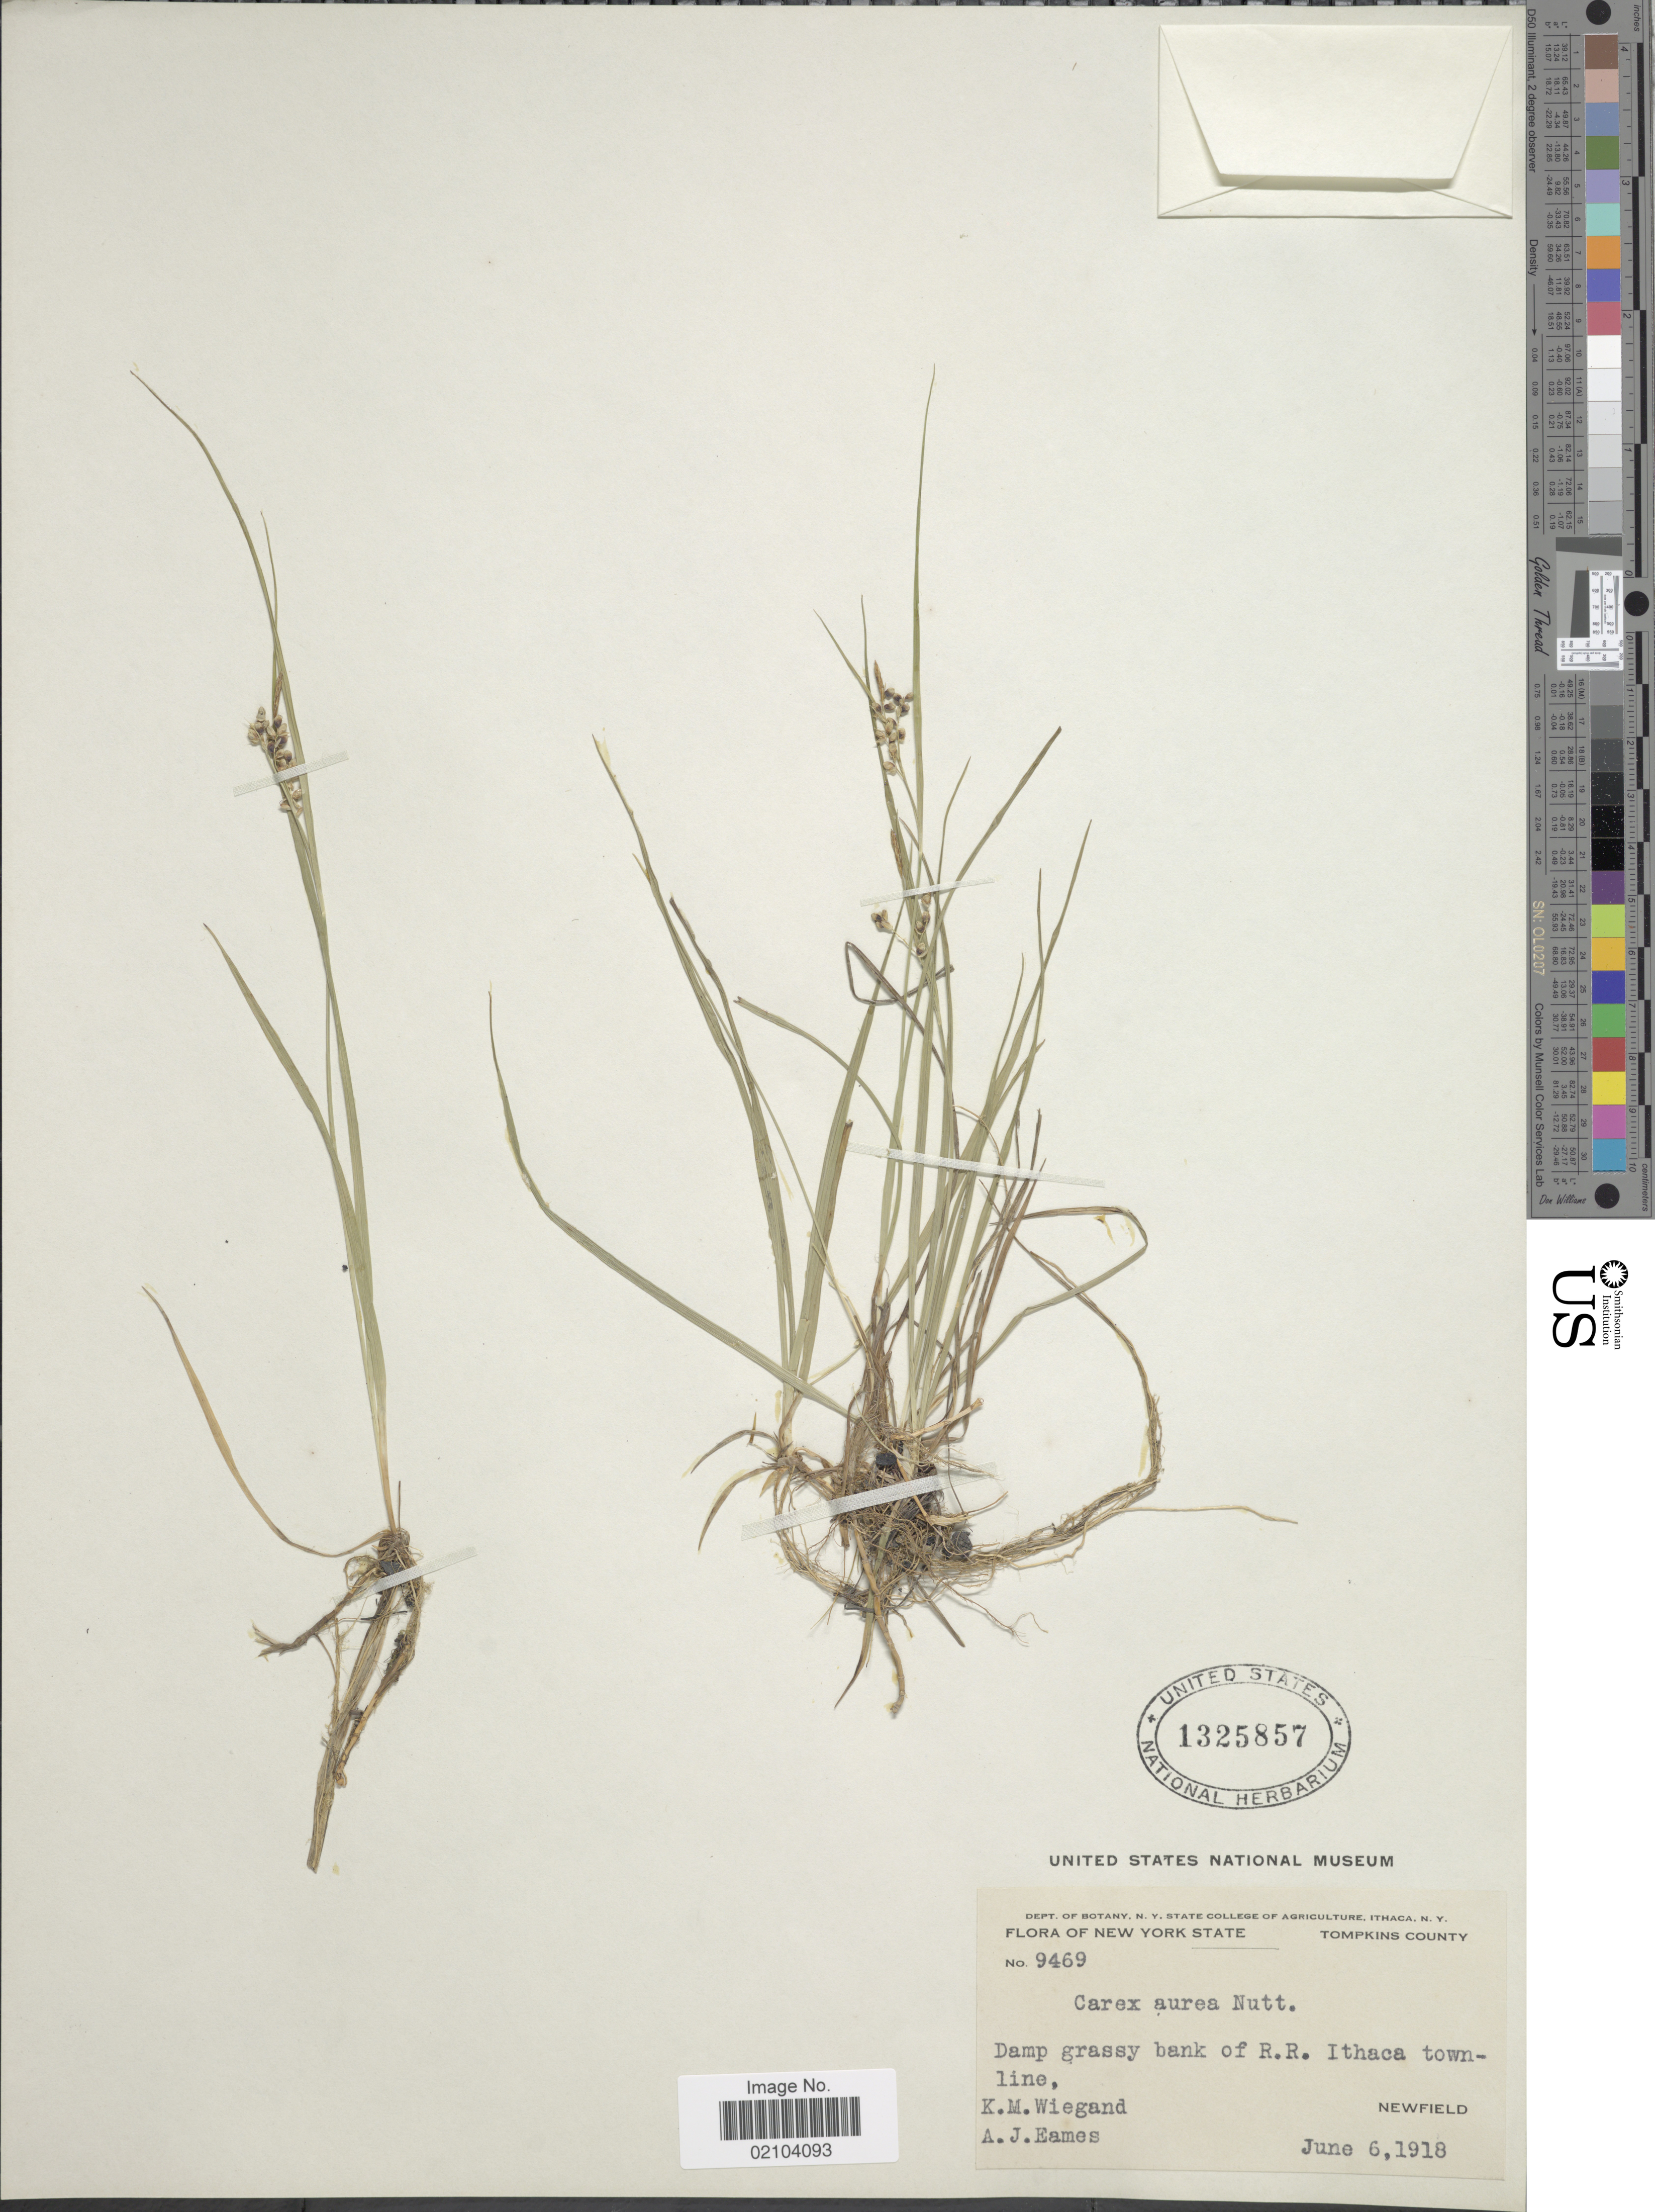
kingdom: Plantae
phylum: Tracheophyta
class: Liliopsida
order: Poales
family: Cyperaceae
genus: Carex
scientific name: Carex aurea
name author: Nutt.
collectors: K. M. Wiegand & A. J. Eames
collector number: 9469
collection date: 1918-06-06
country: United States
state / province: New York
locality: Tompkins County. Damp grassy bank of R.R. Ithaca townline, Newfield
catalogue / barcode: US 1325857